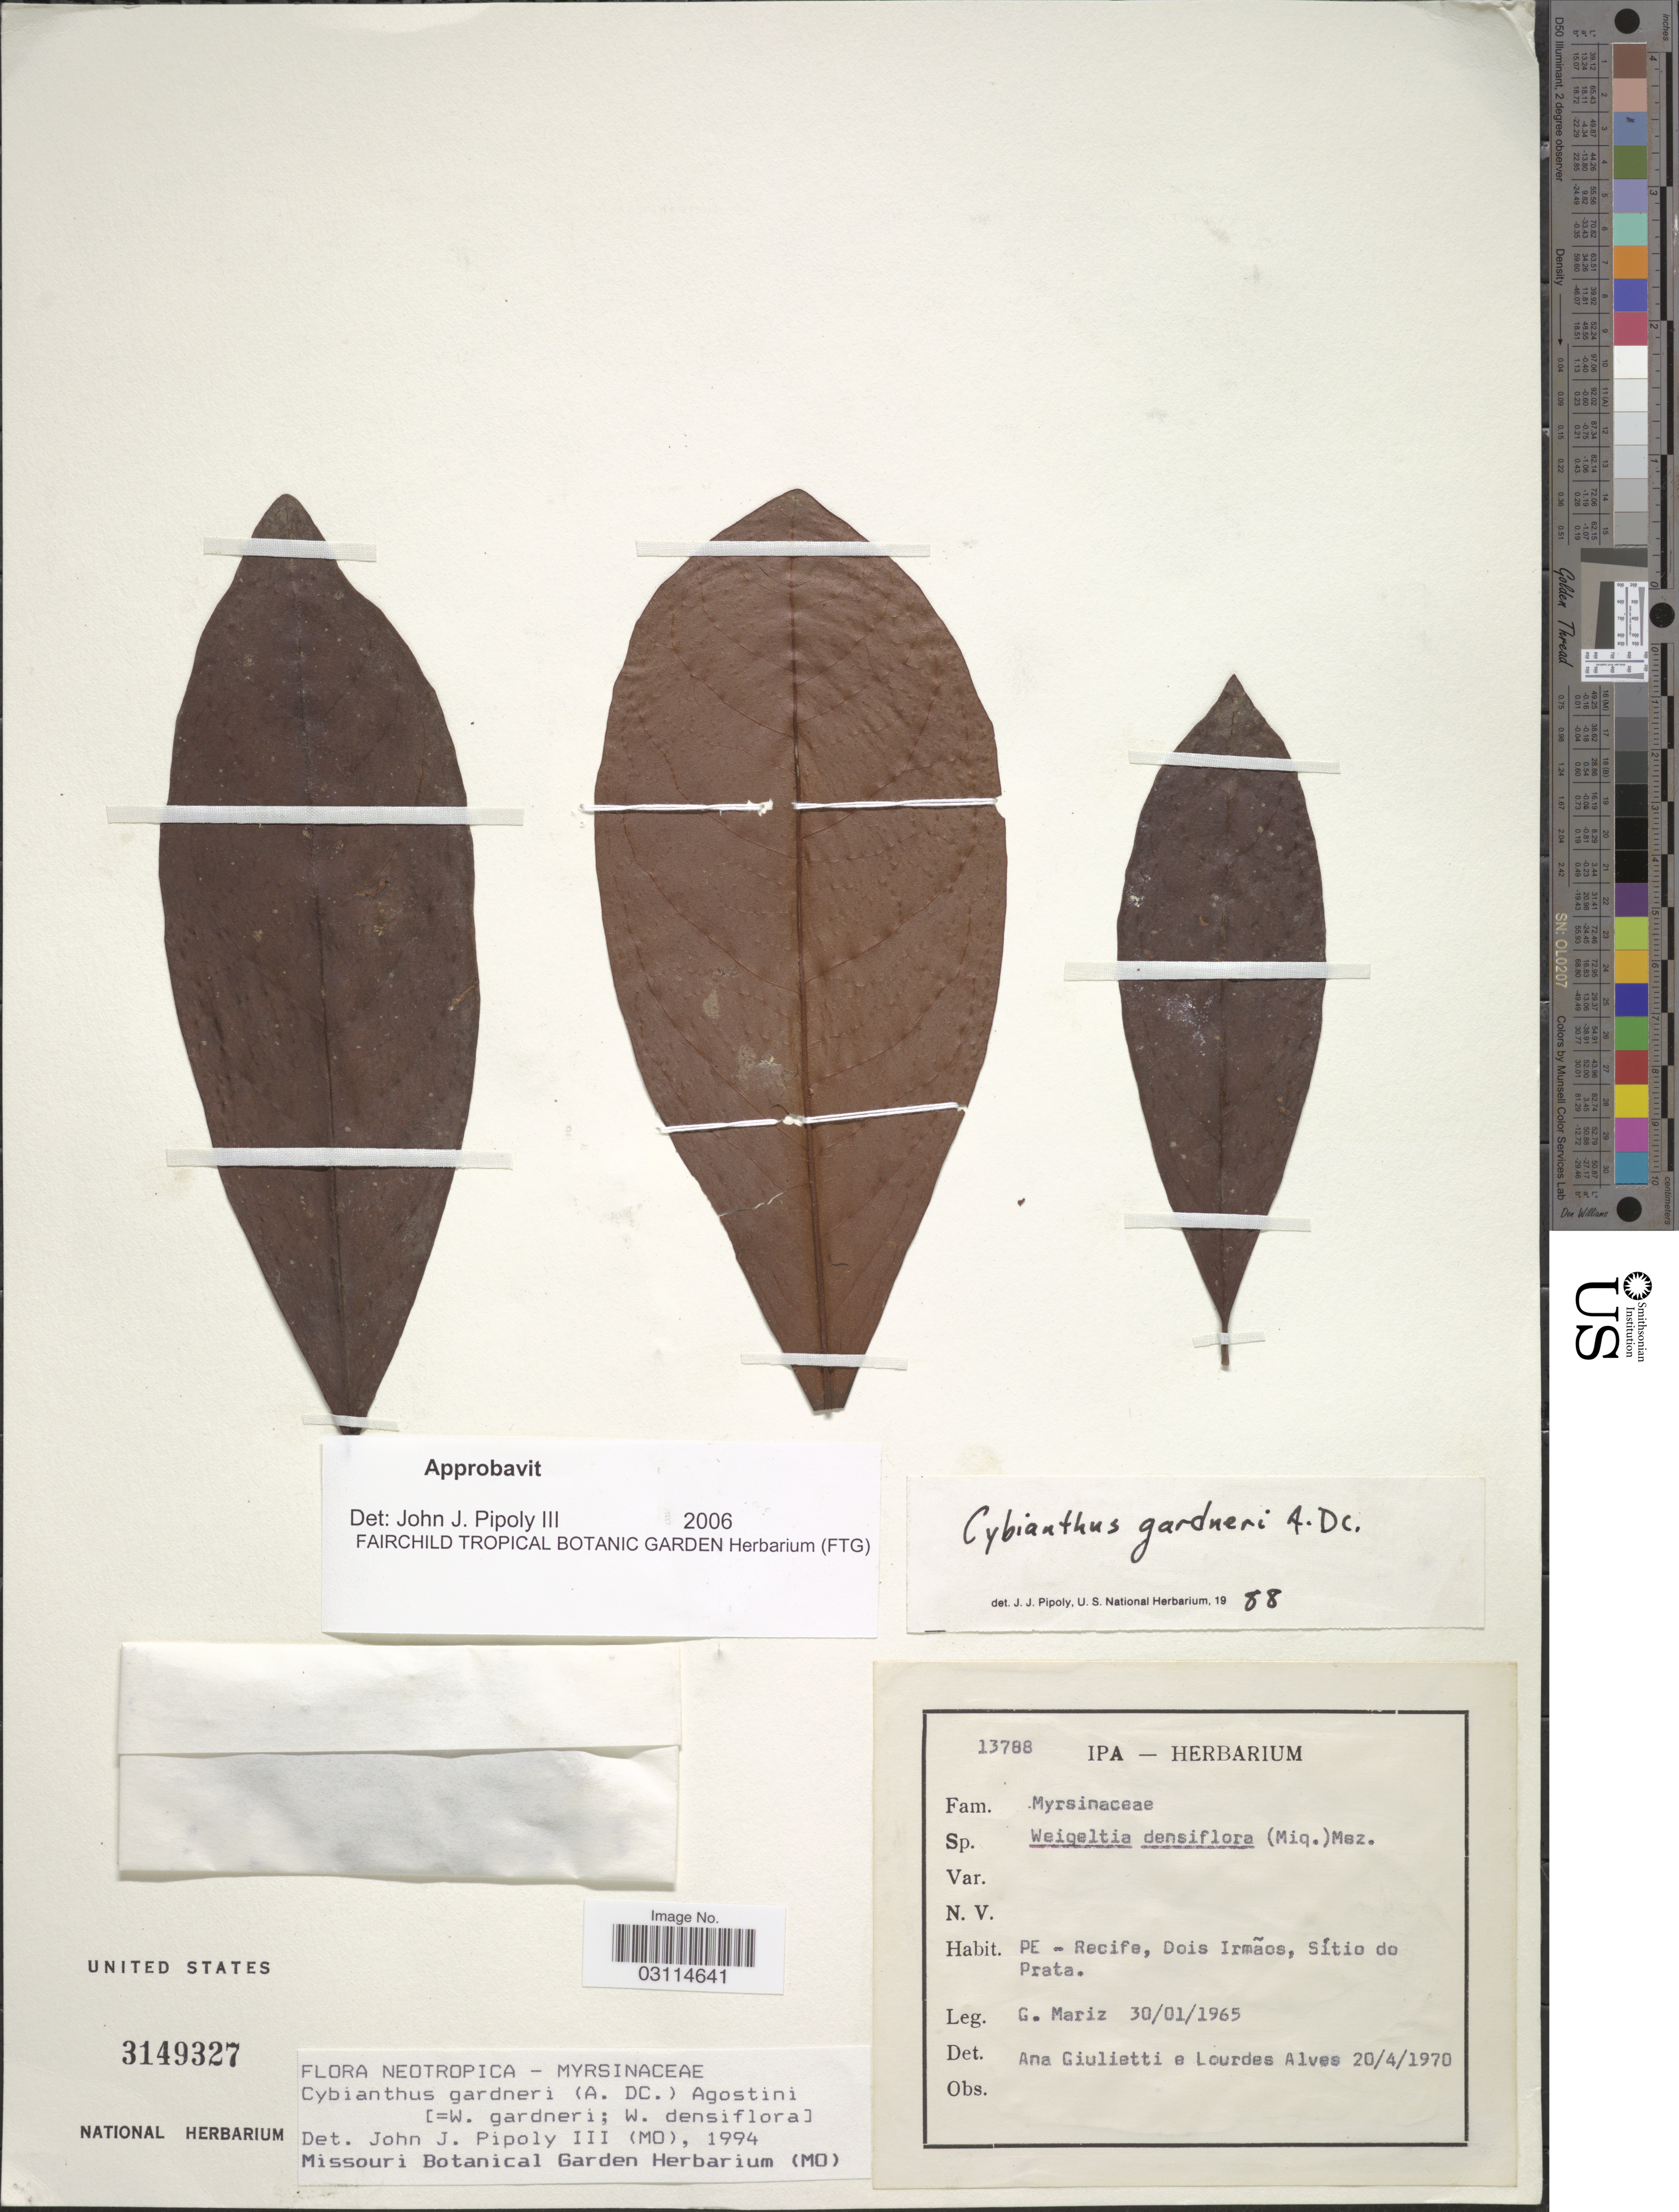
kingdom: Plantae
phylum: Tracheophyta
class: Magnoliopsida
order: Ericales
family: Primulaceae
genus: Cybianthus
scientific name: Cybianthus gardneri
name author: (A. DC.) G. Agostini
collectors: G. Mariz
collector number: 13788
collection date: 1965-01-30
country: Canada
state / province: Prince Edward Island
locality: PE - Recife, Dois Irmãos, Sítio do Prata.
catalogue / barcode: US 3149327